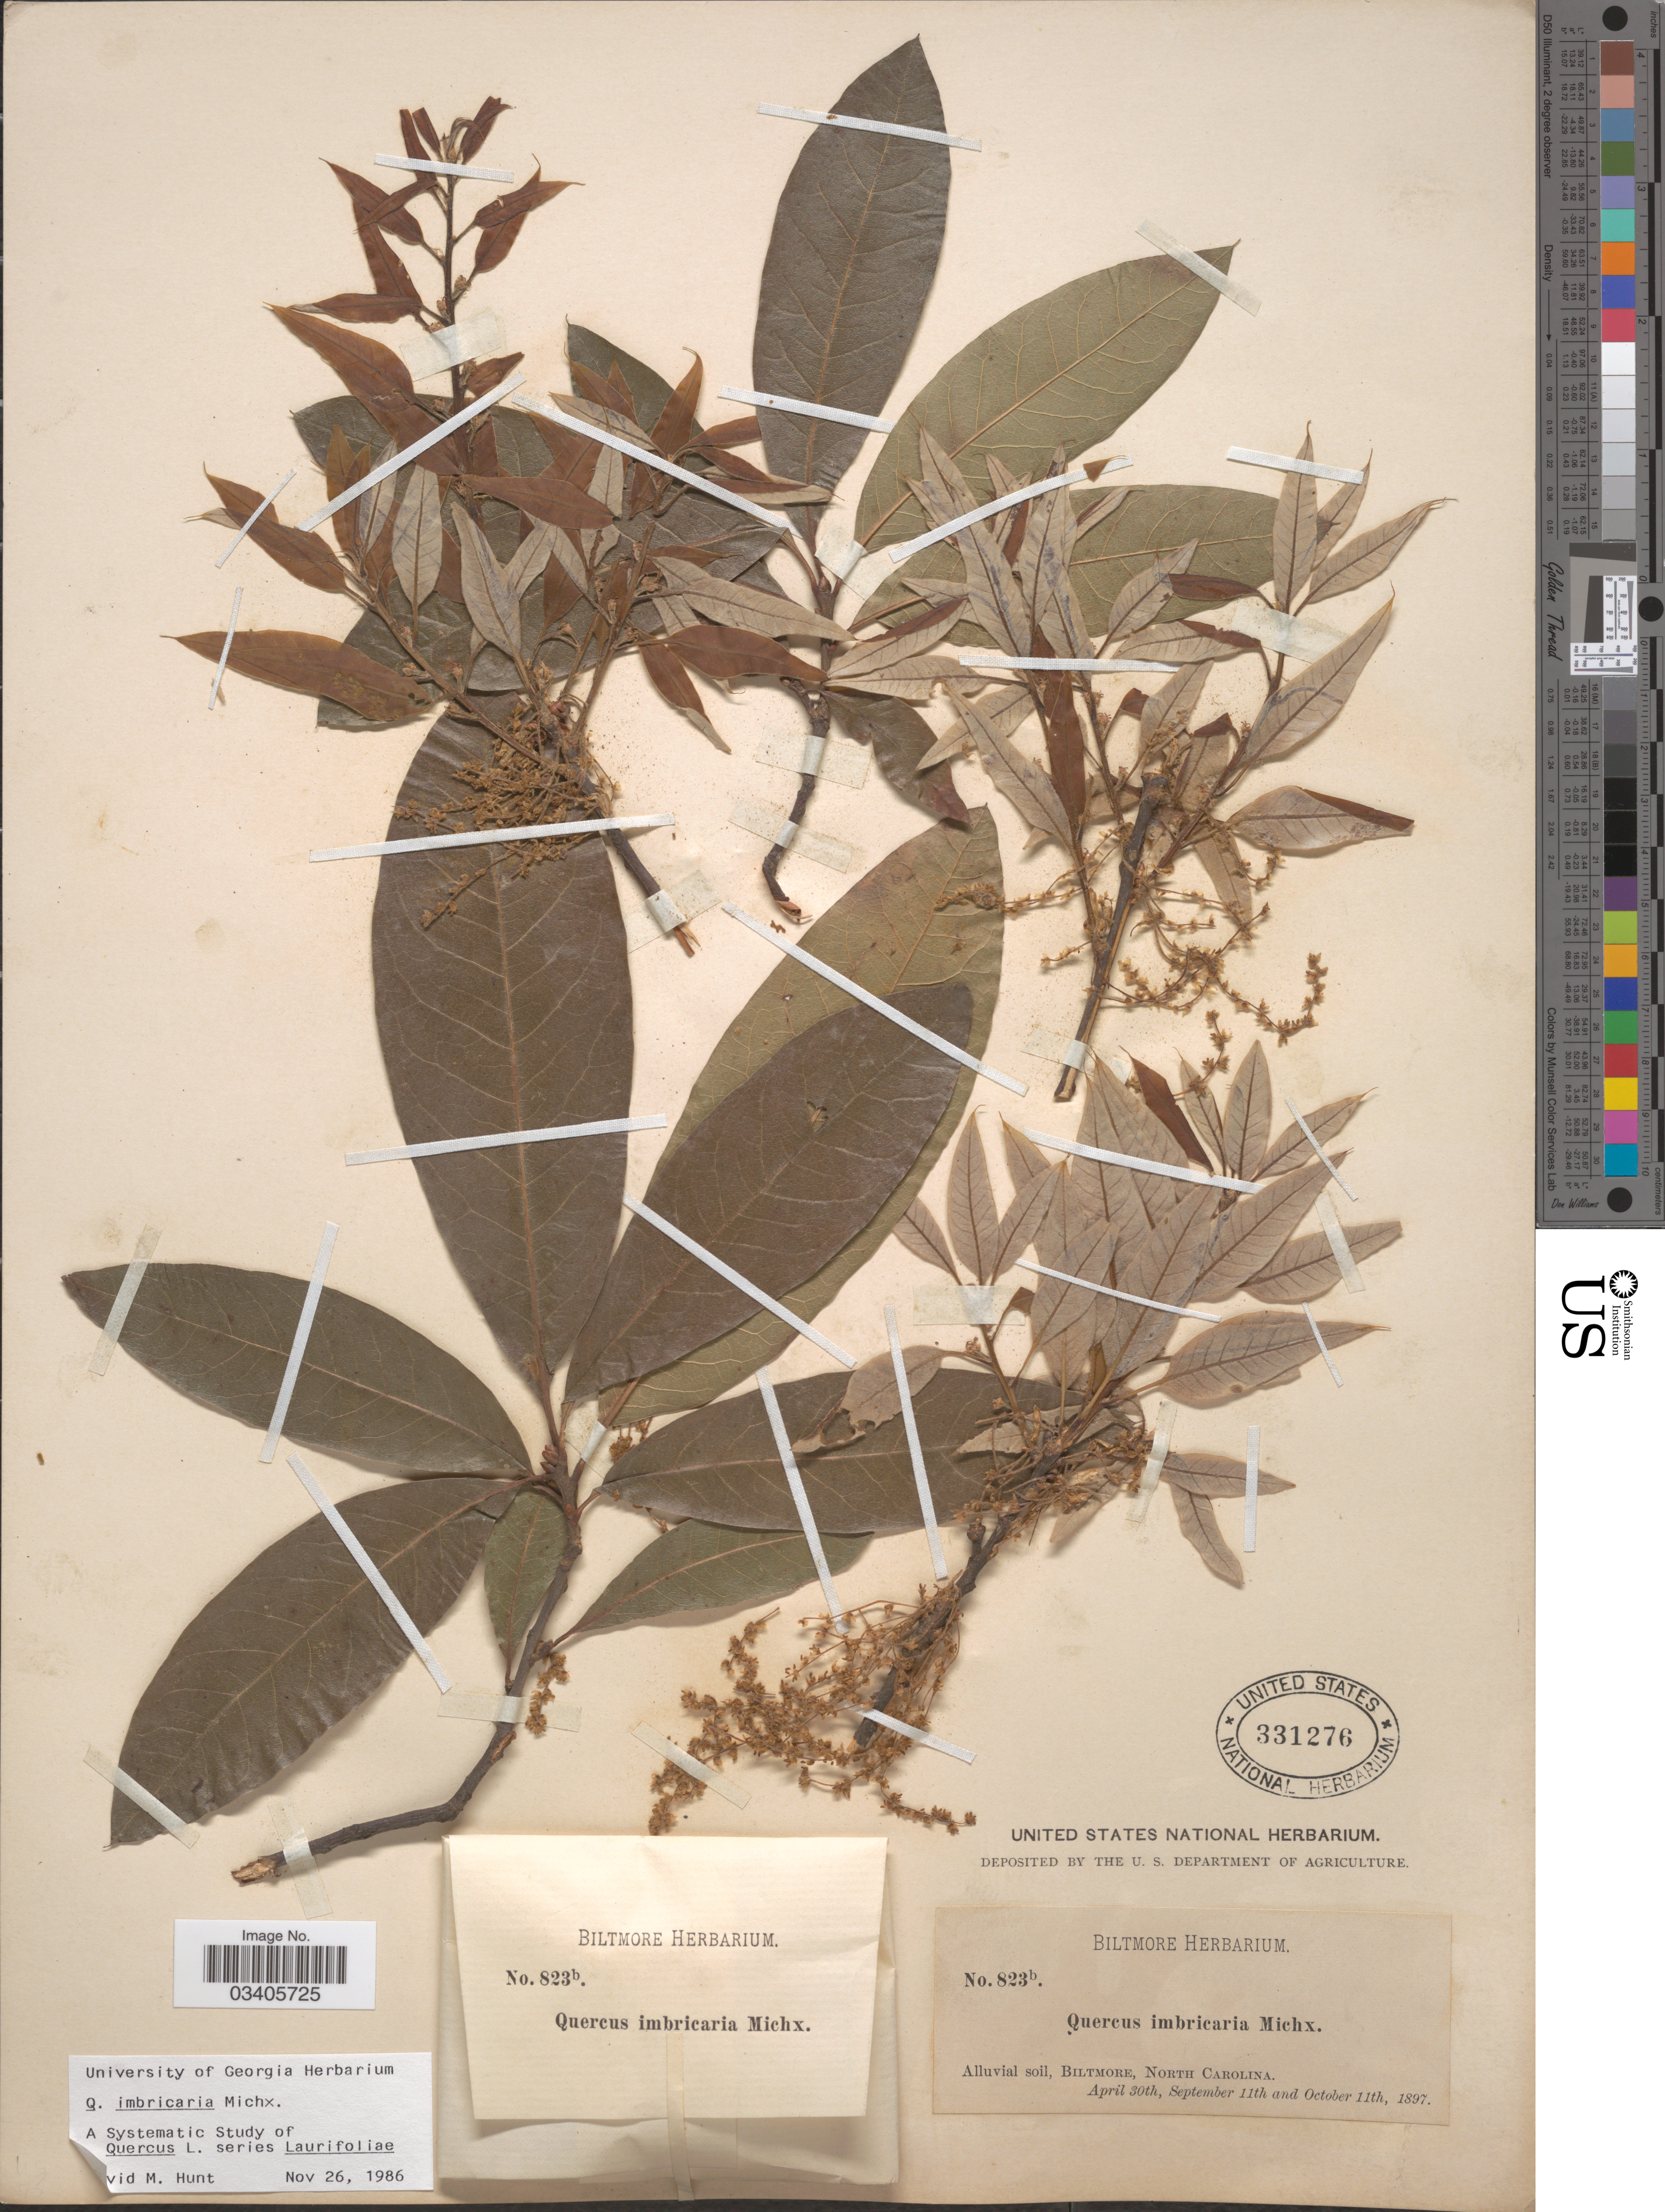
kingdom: Plantae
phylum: Tracheophyta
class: Magnoliopsida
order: Fagales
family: Fagaceae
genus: Quercus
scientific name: Quercus imbricaria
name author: Michx.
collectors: ex herb. Biltmore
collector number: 823b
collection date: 1897-04-30/1897-10-11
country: United States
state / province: North Carolina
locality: Alluvial soil, Biltmore.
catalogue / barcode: US 331276